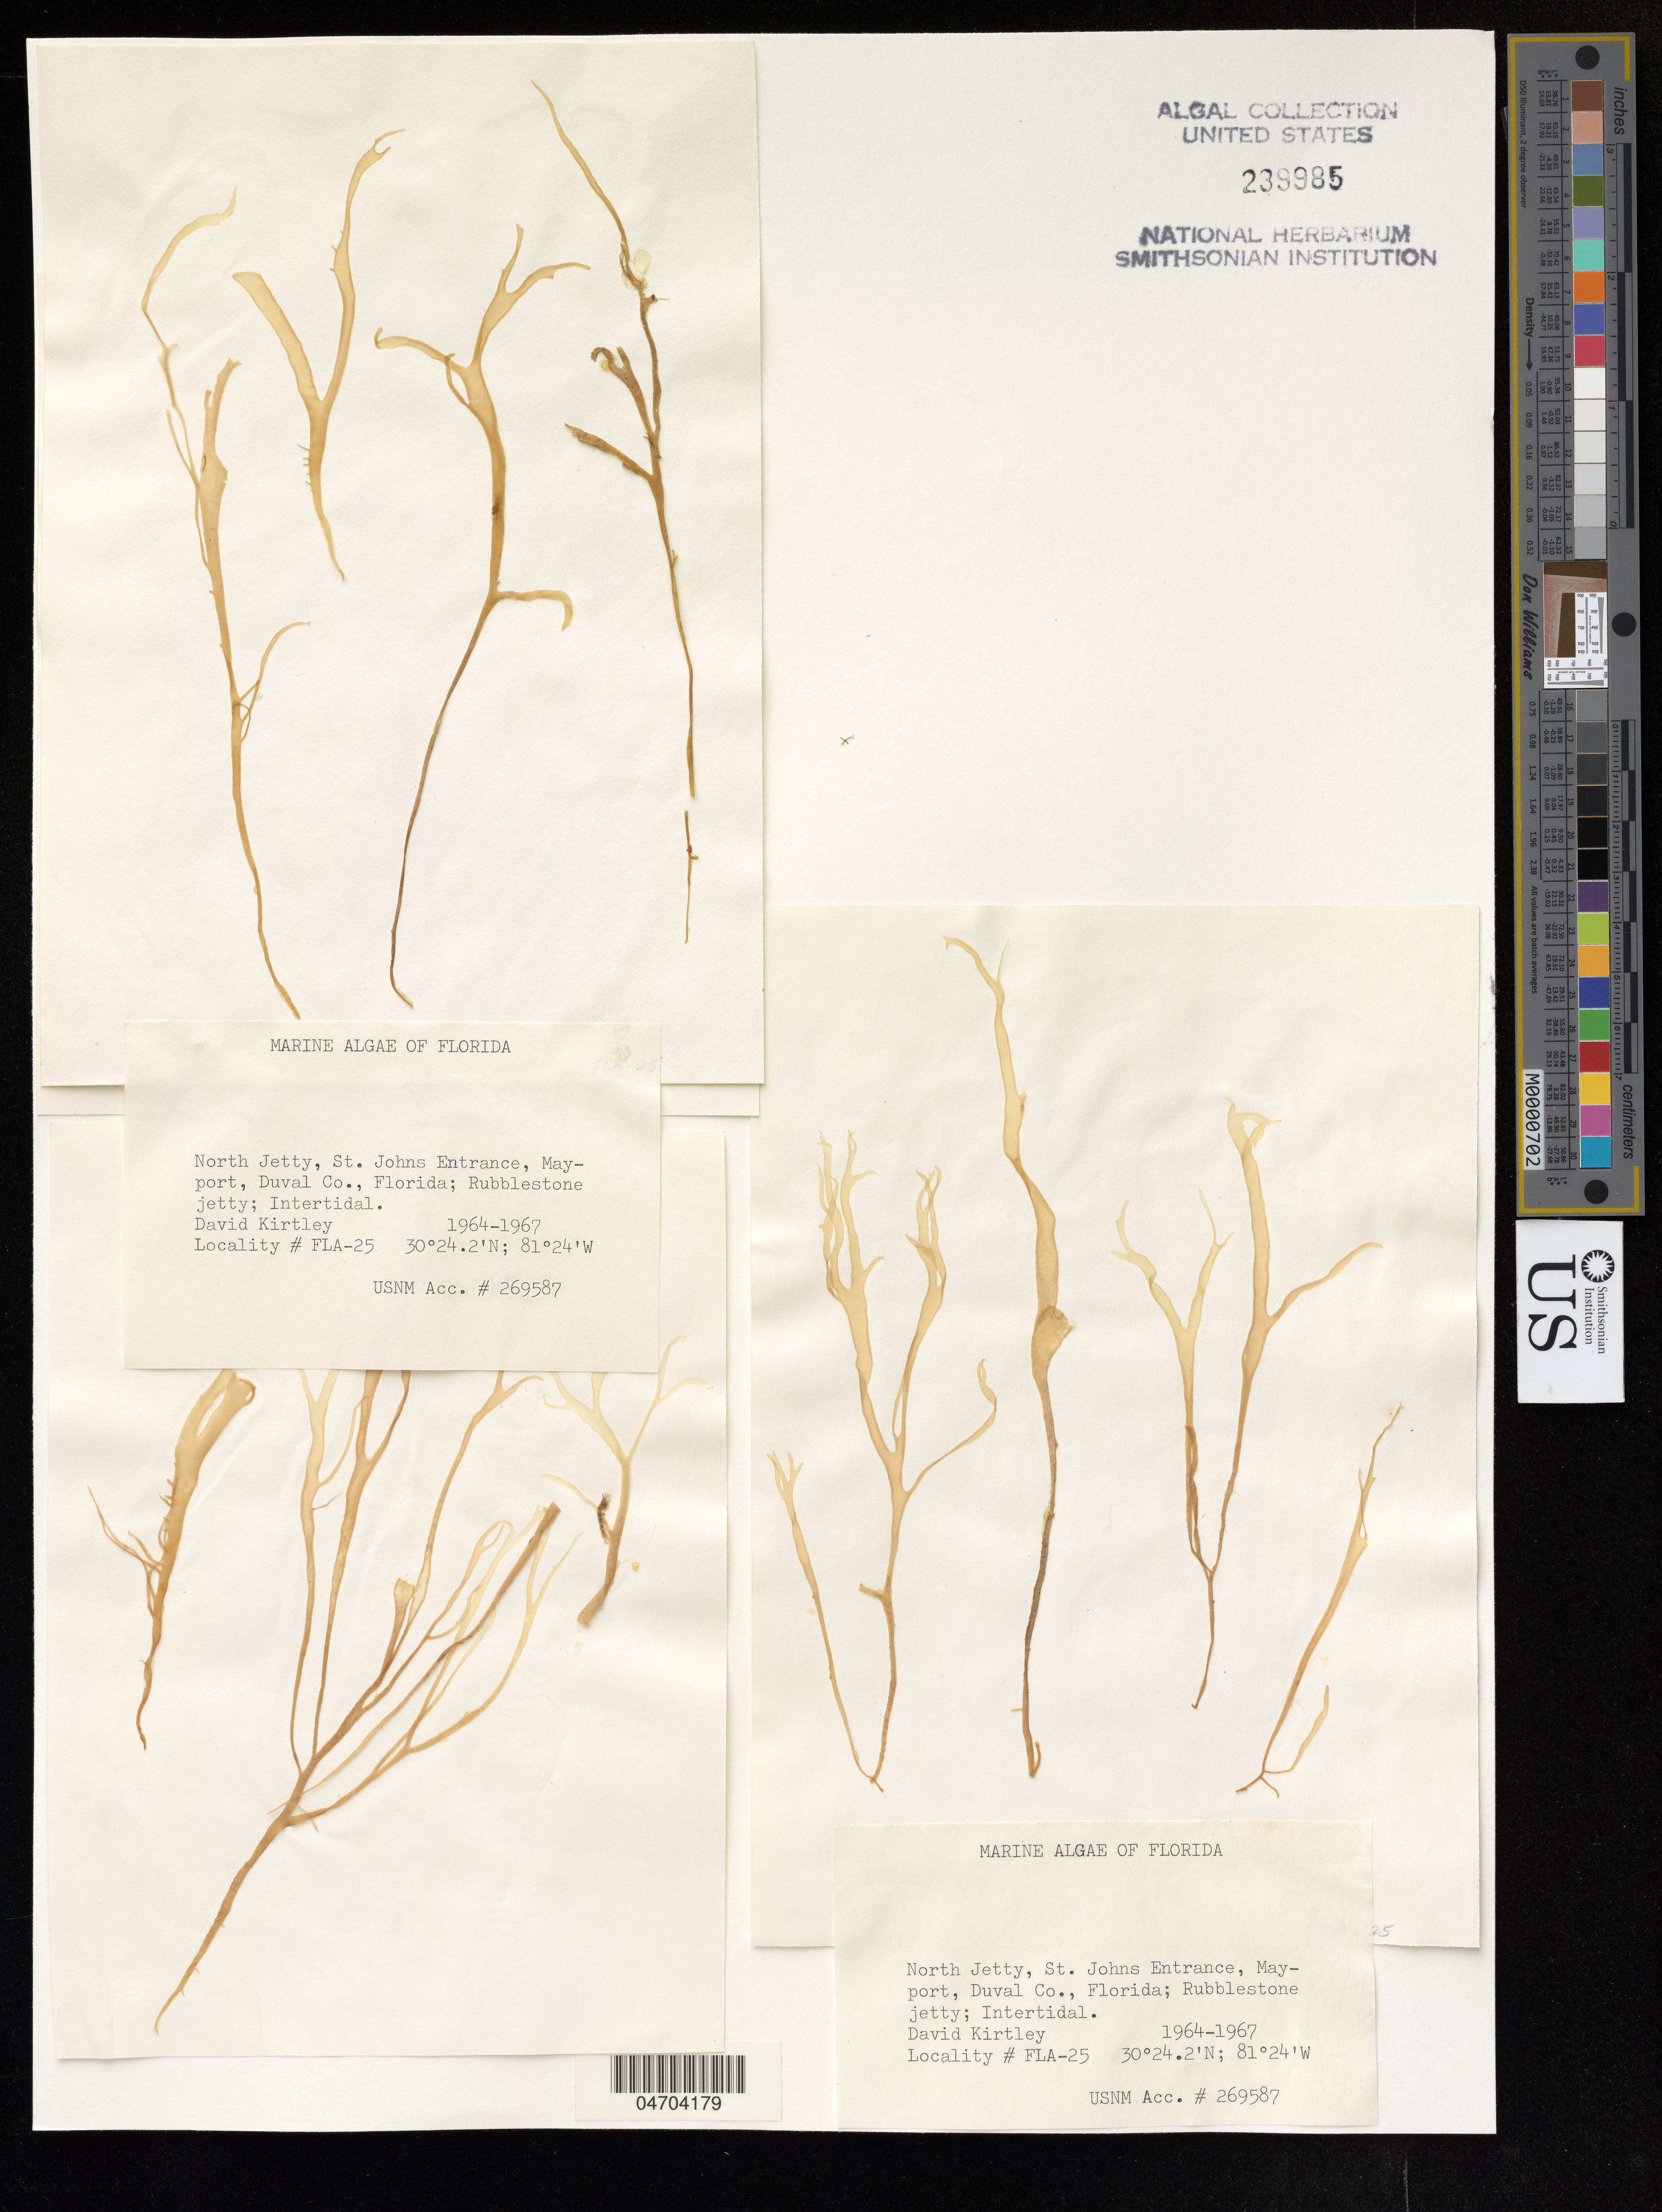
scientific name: Algae unknown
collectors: D. Kirtley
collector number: FLA-25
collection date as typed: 1967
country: United States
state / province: Florida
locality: North Jetty, St. Johns Entrance, Mayport, Duval Co., Florida; Rubblestone jetty; Intertidal.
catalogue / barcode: US 269587